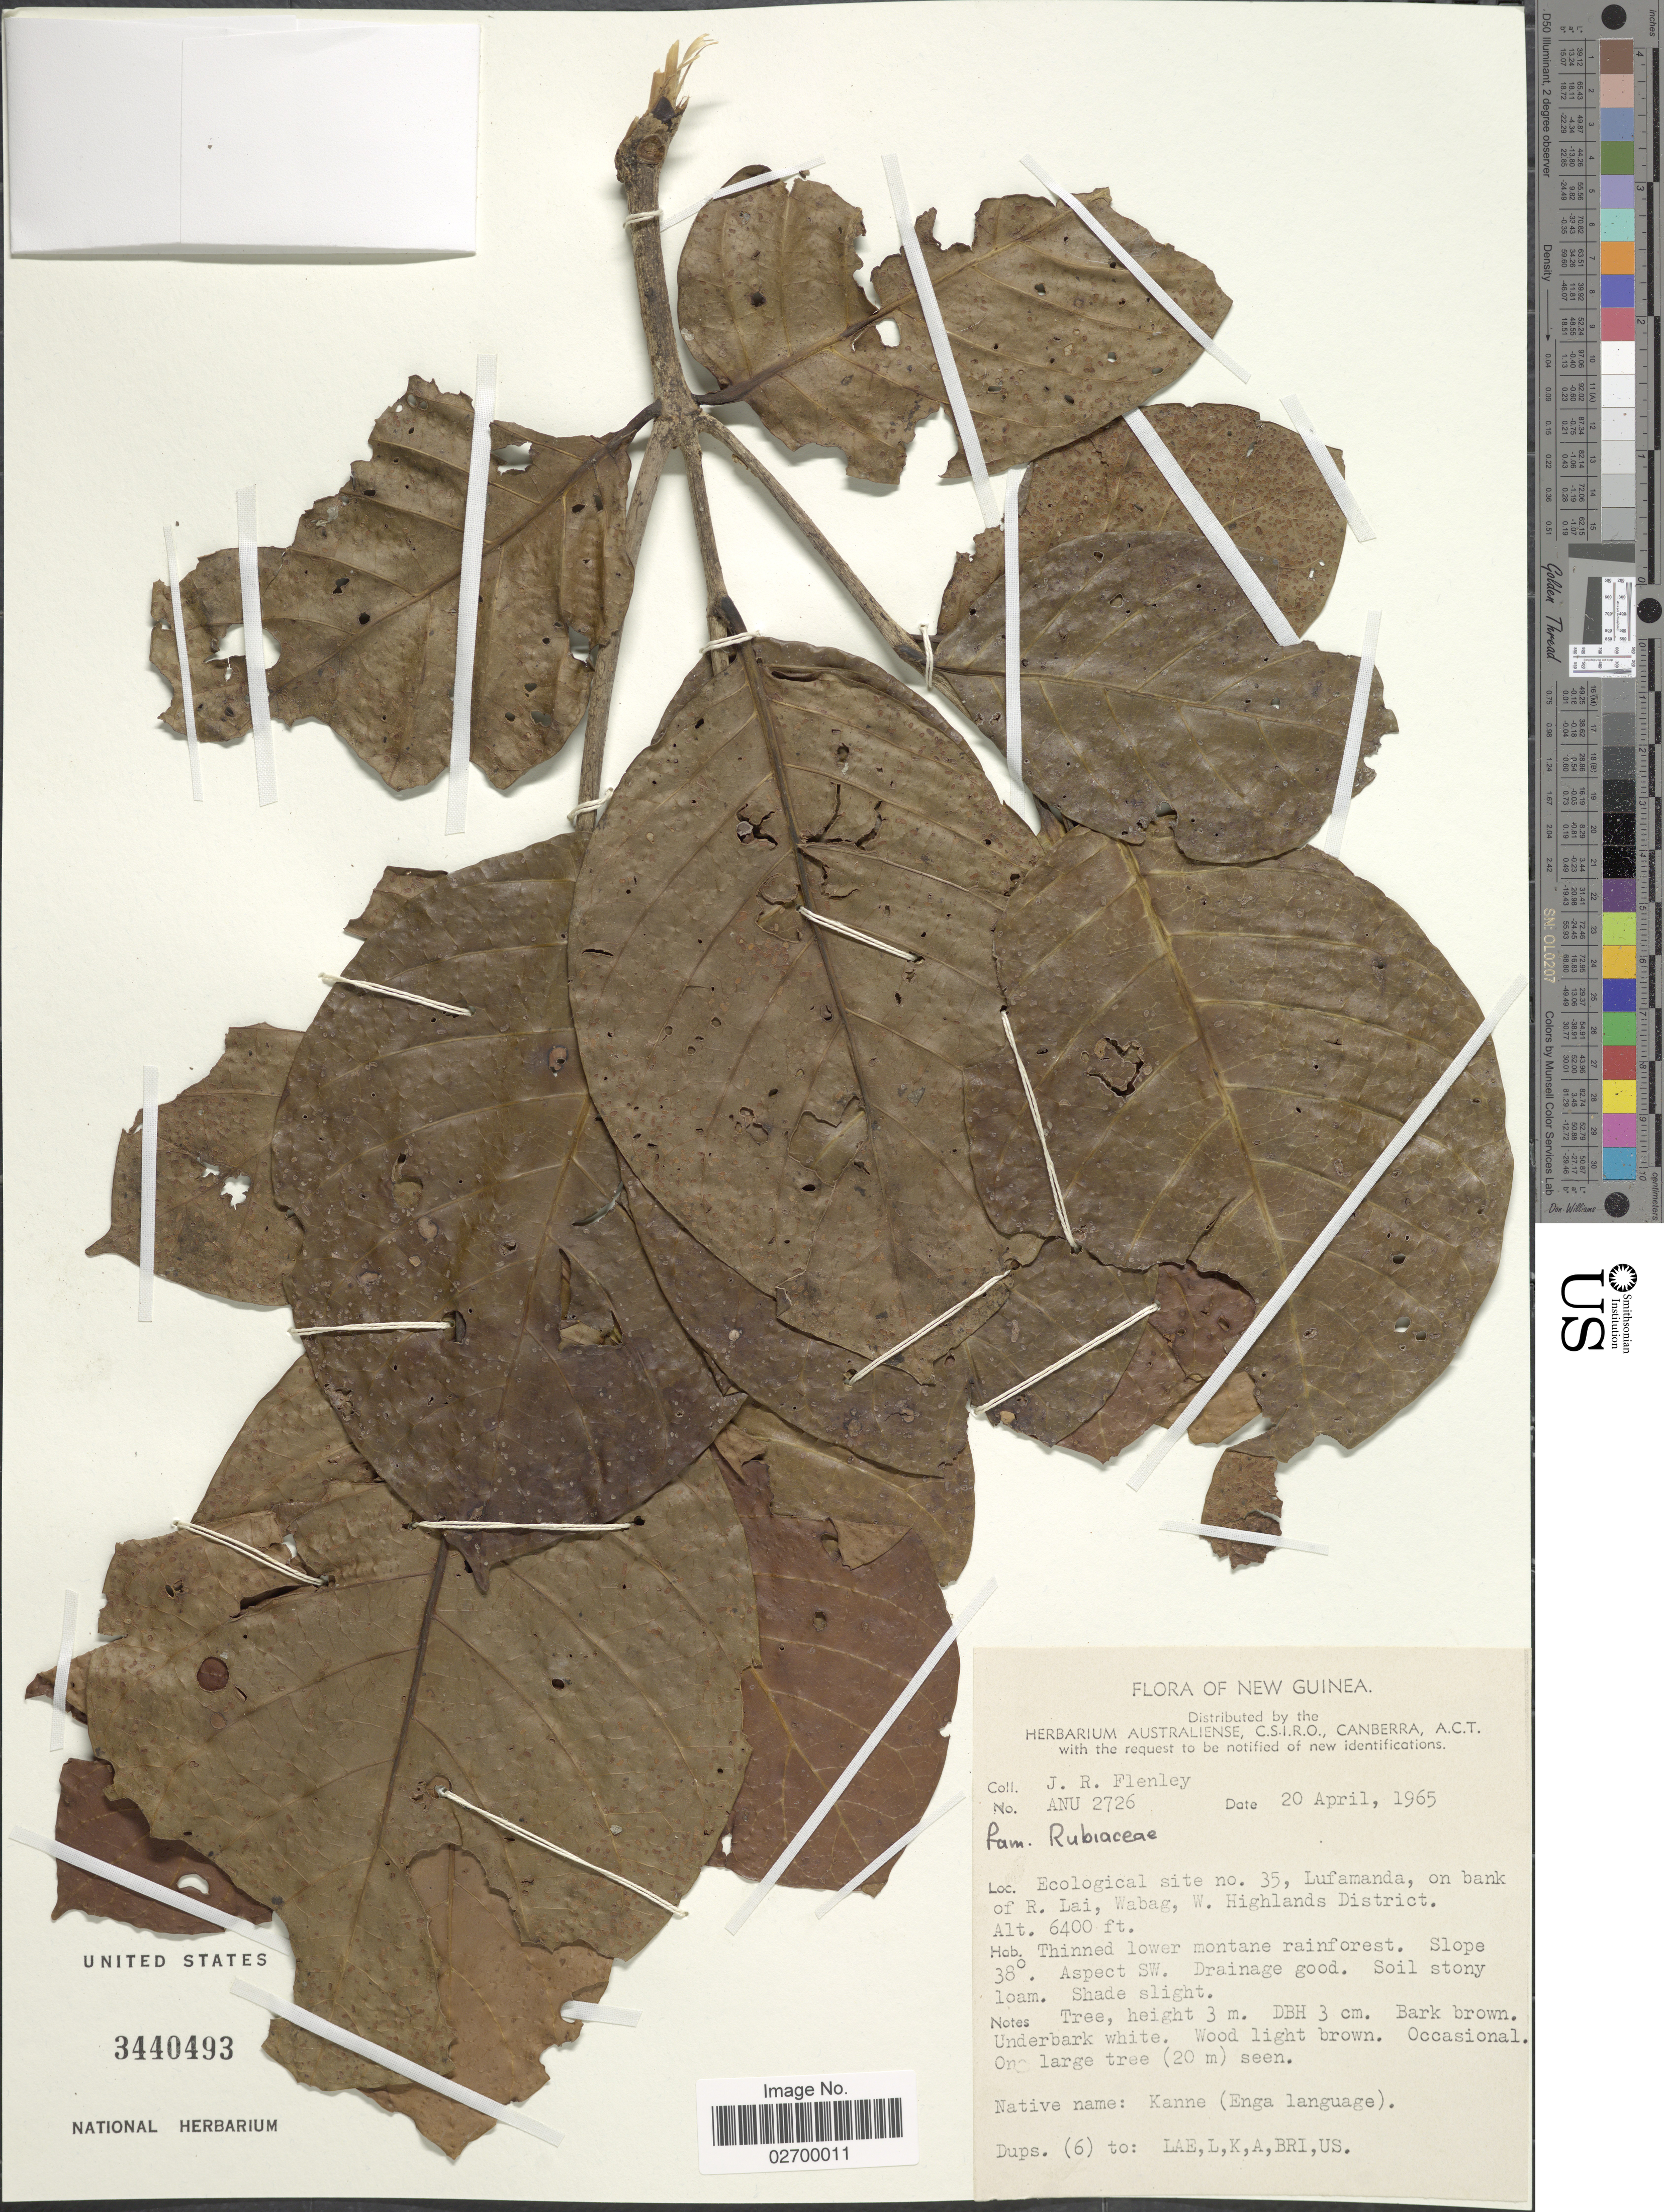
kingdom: Plantae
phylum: Tracheophyta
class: Magnoliopsida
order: Gentianales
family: Rubiaceae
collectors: J. Flenley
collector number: ANU 2726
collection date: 1965-04-20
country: Papua New Guinea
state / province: Western Highlands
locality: New Guinea. Ecological site no. 35, Lufamanda, on bank of R. Lai, Wabag, W. Highlands District Slope 38° Aspect SW.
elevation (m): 1951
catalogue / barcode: US 3440493